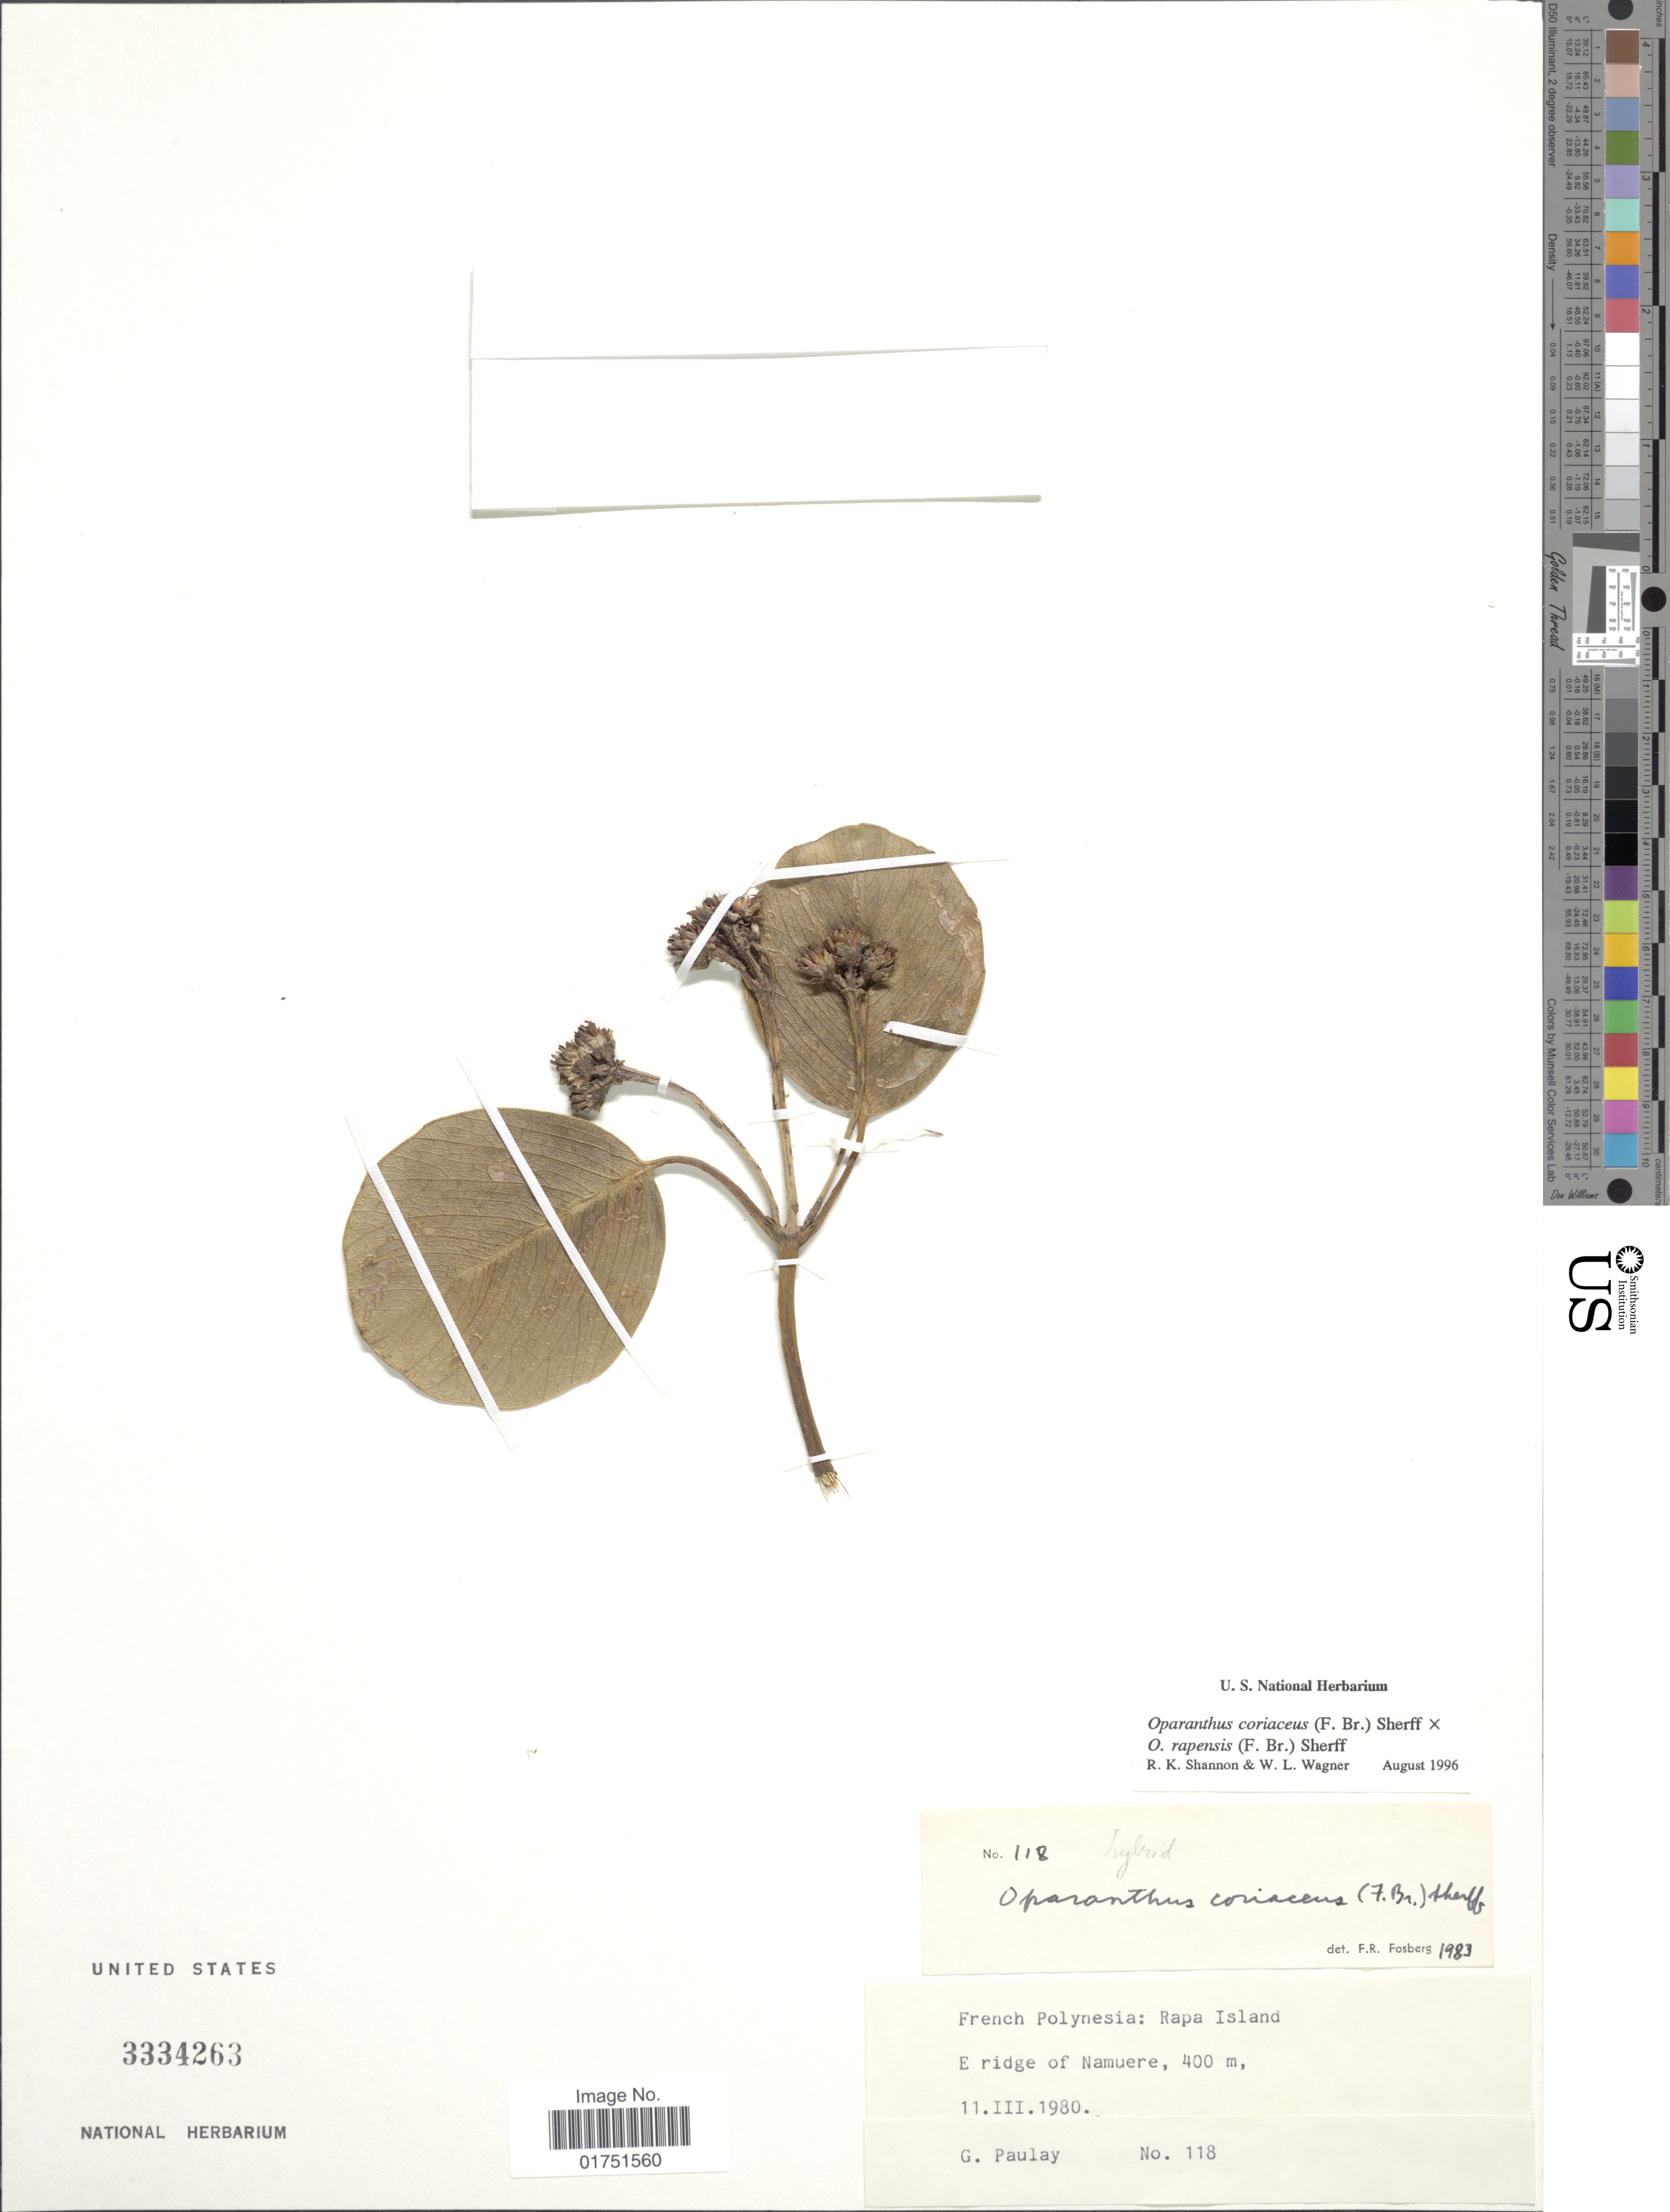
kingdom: Plantae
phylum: Tracheophyta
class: Magnoliopsida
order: Asterales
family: Asteraceae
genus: Oparanthus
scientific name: Oparanthus coriaceus x O. rapensis (F. Br.) Sherff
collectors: G. Paulay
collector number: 118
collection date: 1980-03-11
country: French Polynesia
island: Rapa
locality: French Polynesia: Rapa Island. E ridge of Namuere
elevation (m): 400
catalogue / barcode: US 3334263